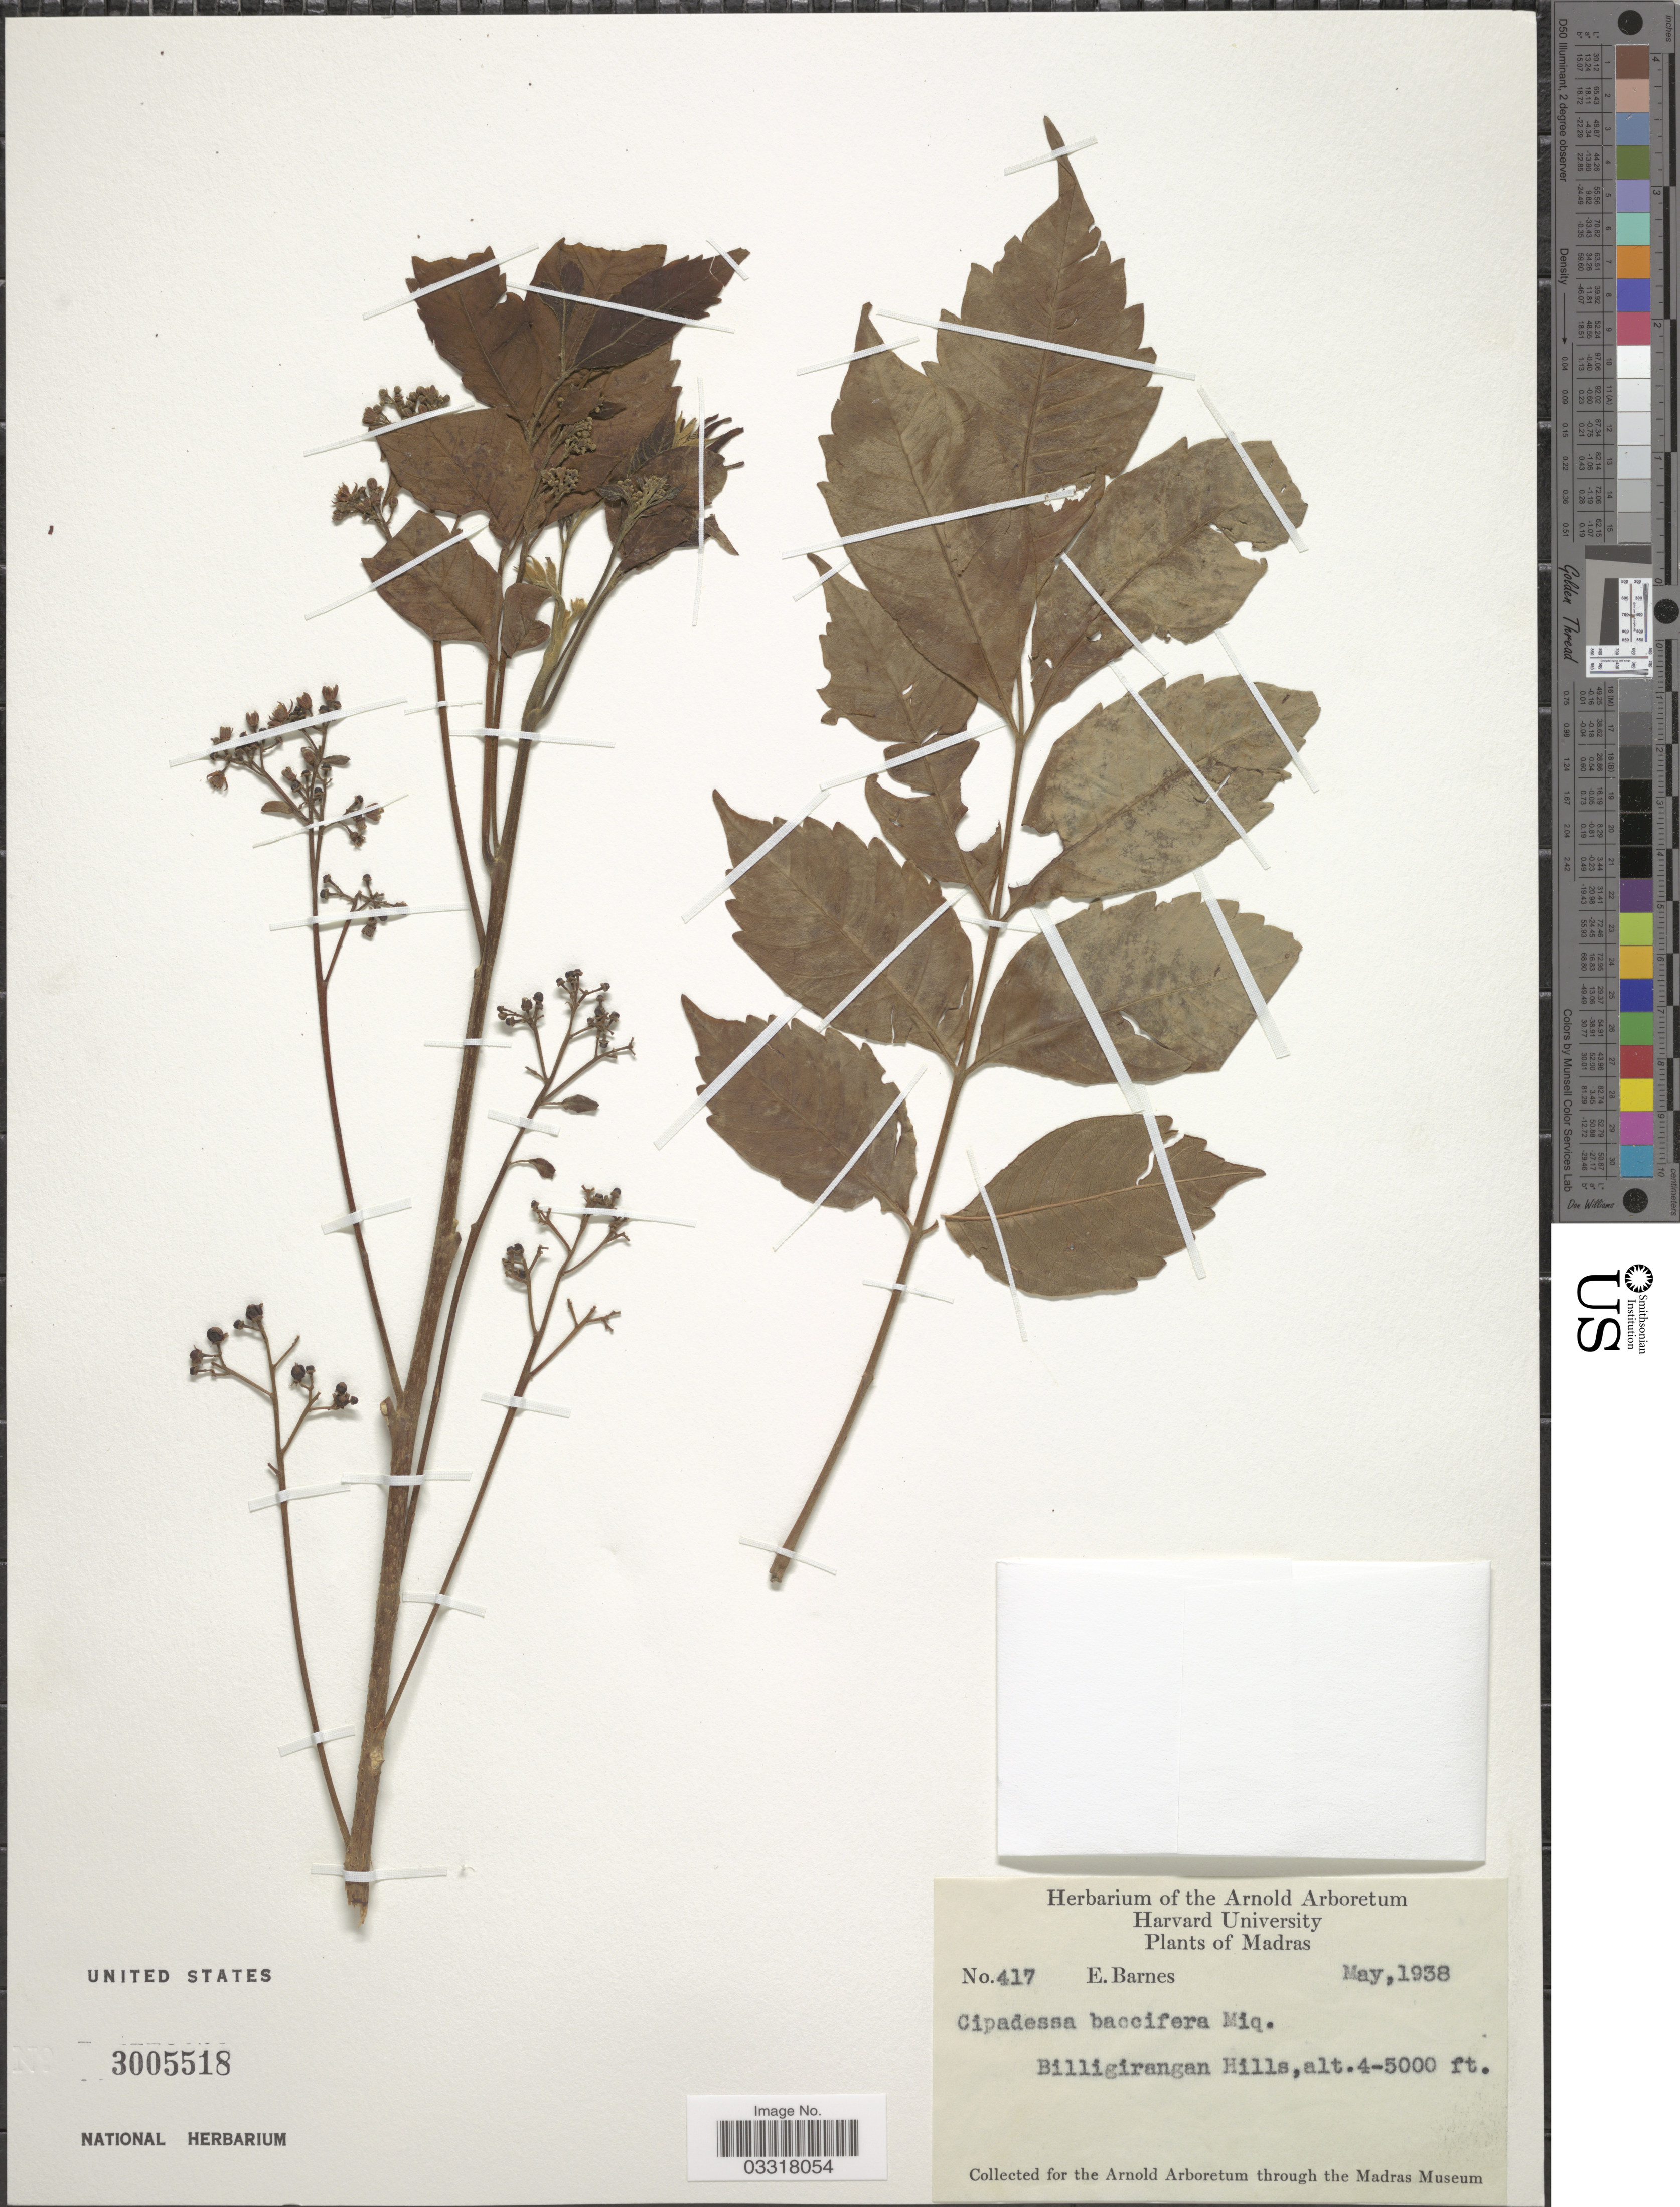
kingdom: Plantae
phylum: Tracheophyta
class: Magnoliopsida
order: Sapindales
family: Meliaceae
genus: Cipadessa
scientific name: Cipadessa baccifera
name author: Miq.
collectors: E. Barnes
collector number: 417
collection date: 1938-05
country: India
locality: Madras. Billigirangan Hills.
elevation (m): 1219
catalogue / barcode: US 3005518